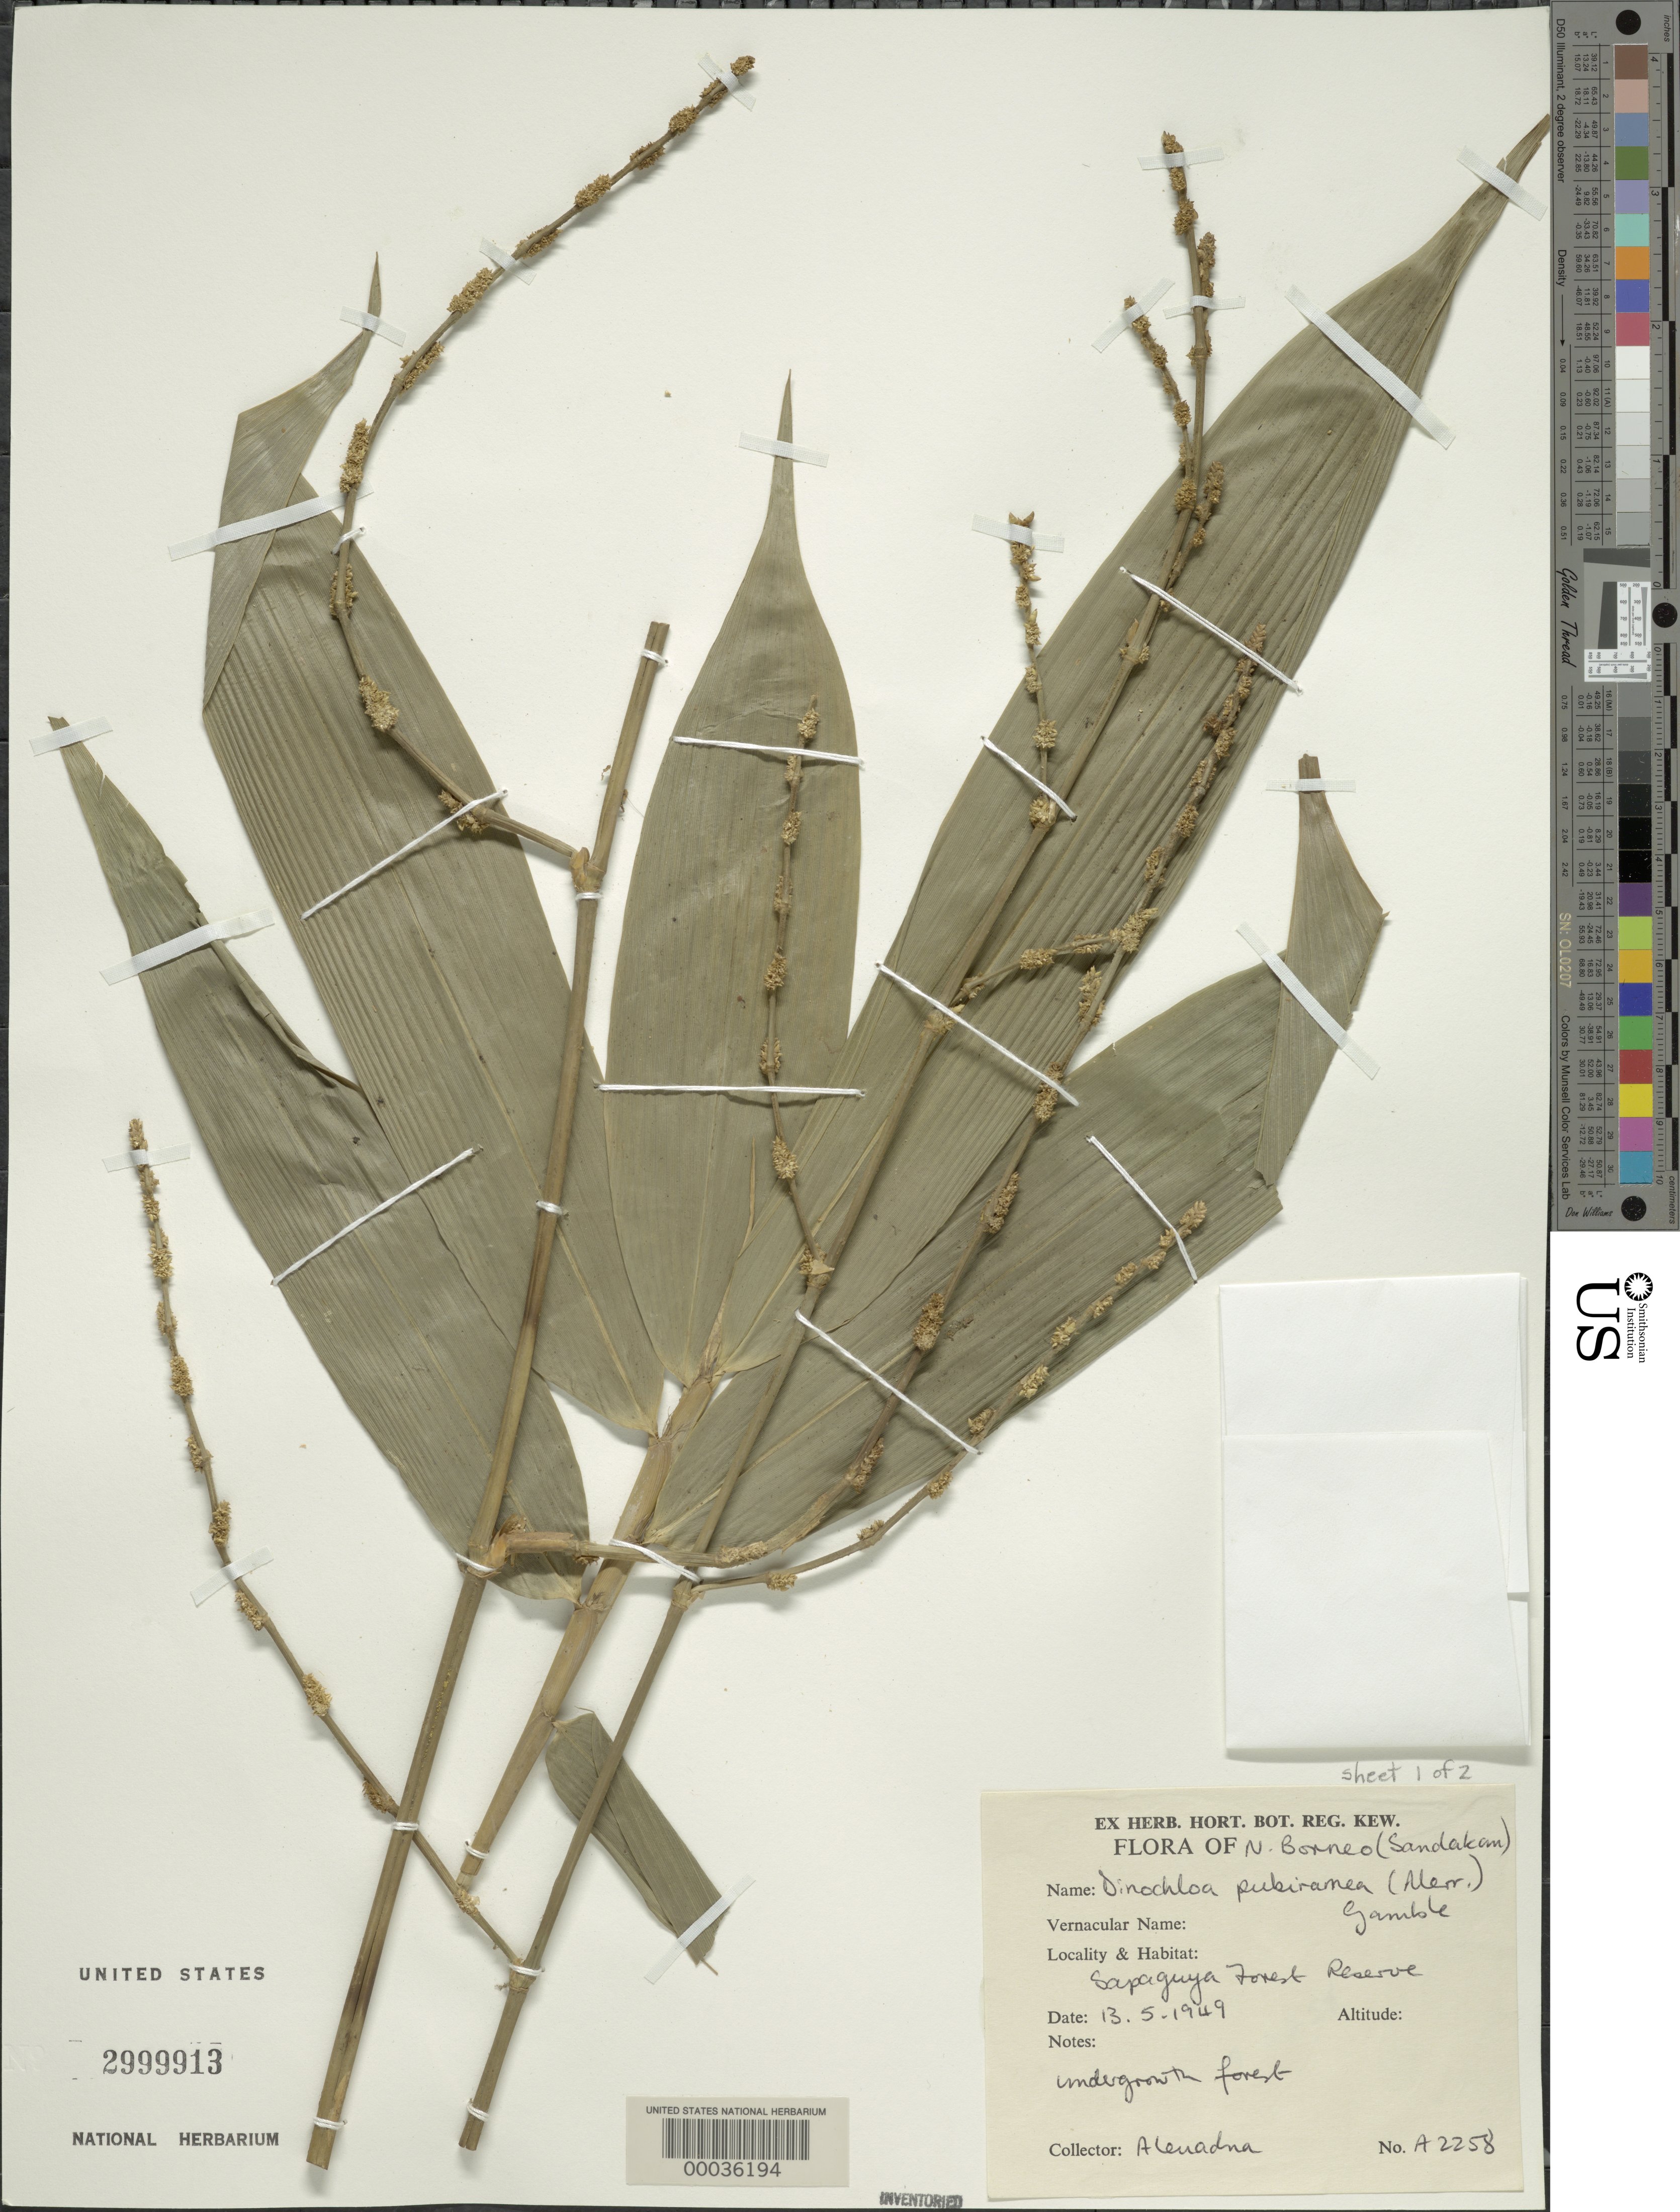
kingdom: Plantae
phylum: Tracheophyta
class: Liliopsida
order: Poales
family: Poaceae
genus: Dinochloa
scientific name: Dinochloa pubiramea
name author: Merr. ex Gamble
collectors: -. Alendna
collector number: A2258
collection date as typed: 13 May 1949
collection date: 1949-05-13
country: Malaysia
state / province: Sabah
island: Borneo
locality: Sandakan, sapaguya forest reserve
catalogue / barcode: US 2999913